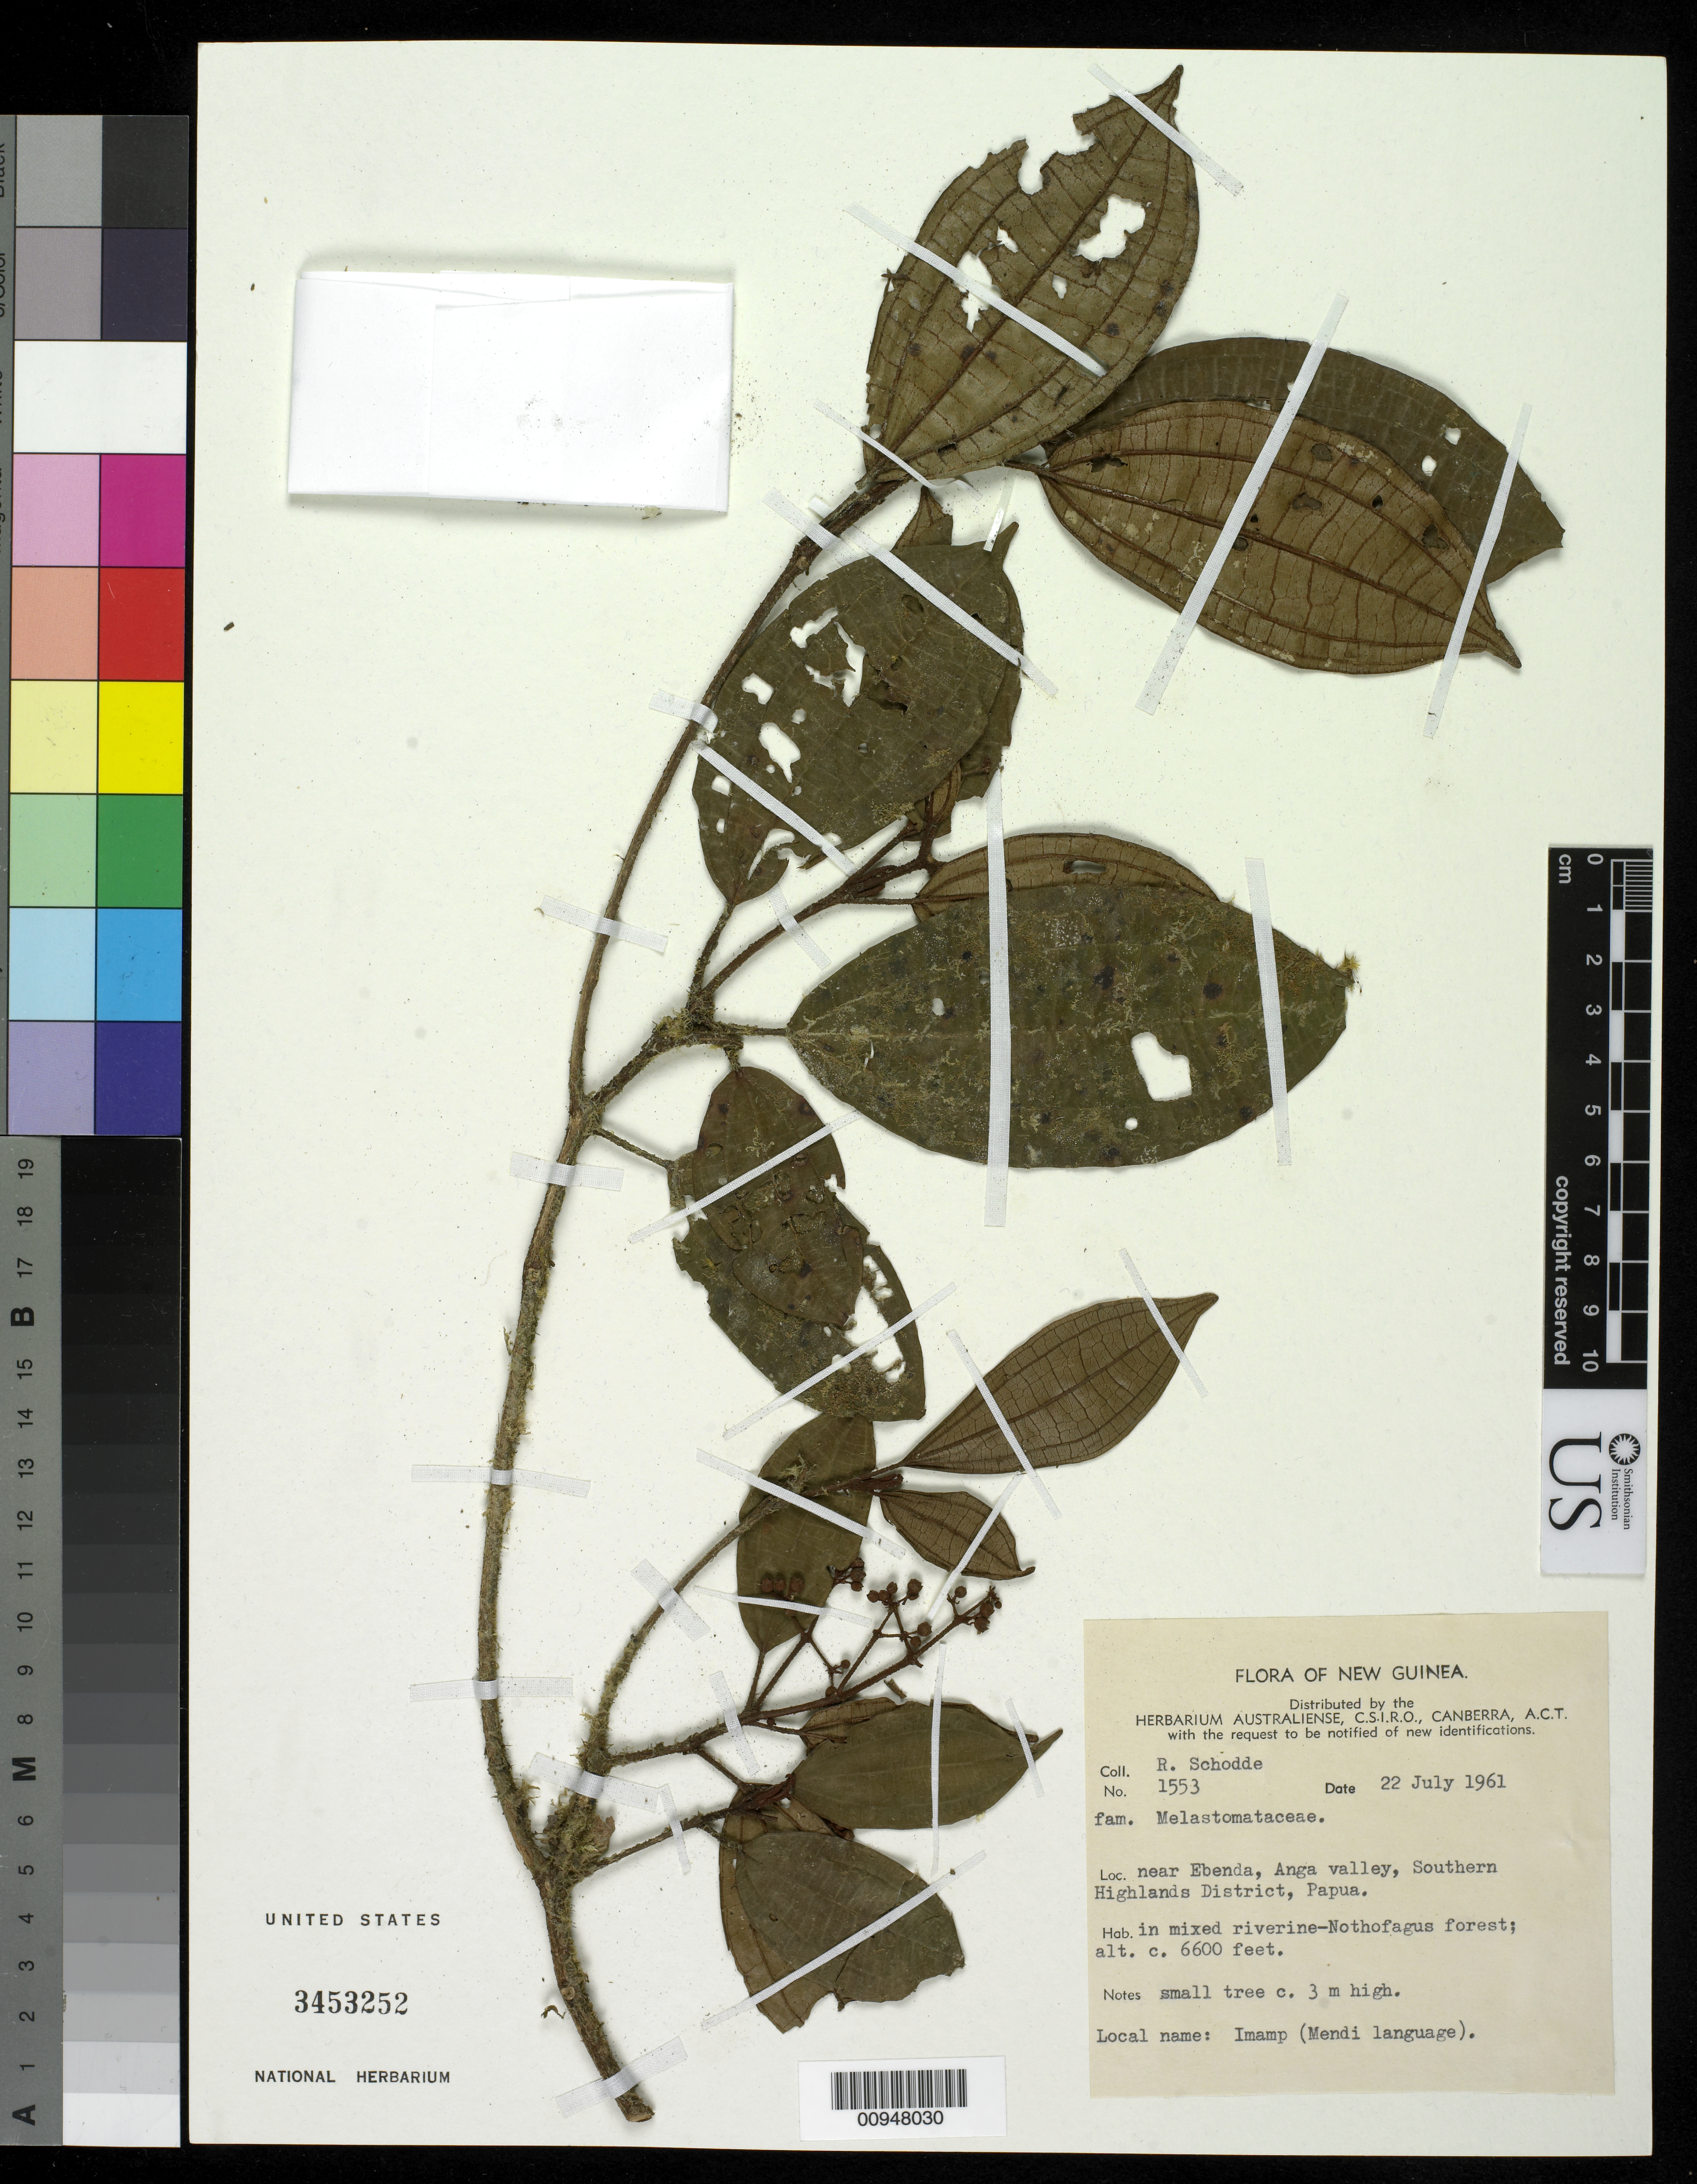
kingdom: Plantae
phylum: Tracheophyta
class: Magnoliopsida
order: Myrtales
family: Melastomataceae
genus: Melastoma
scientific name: Melastoma sp.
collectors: R. Schodde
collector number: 1553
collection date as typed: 22 Jul 1961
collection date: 1961-07-22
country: Papua New Guinea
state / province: Southern Highlands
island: New Guinea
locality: Near Ebenda, Anga valley, Papua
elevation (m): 2012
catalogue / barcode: US 3453252